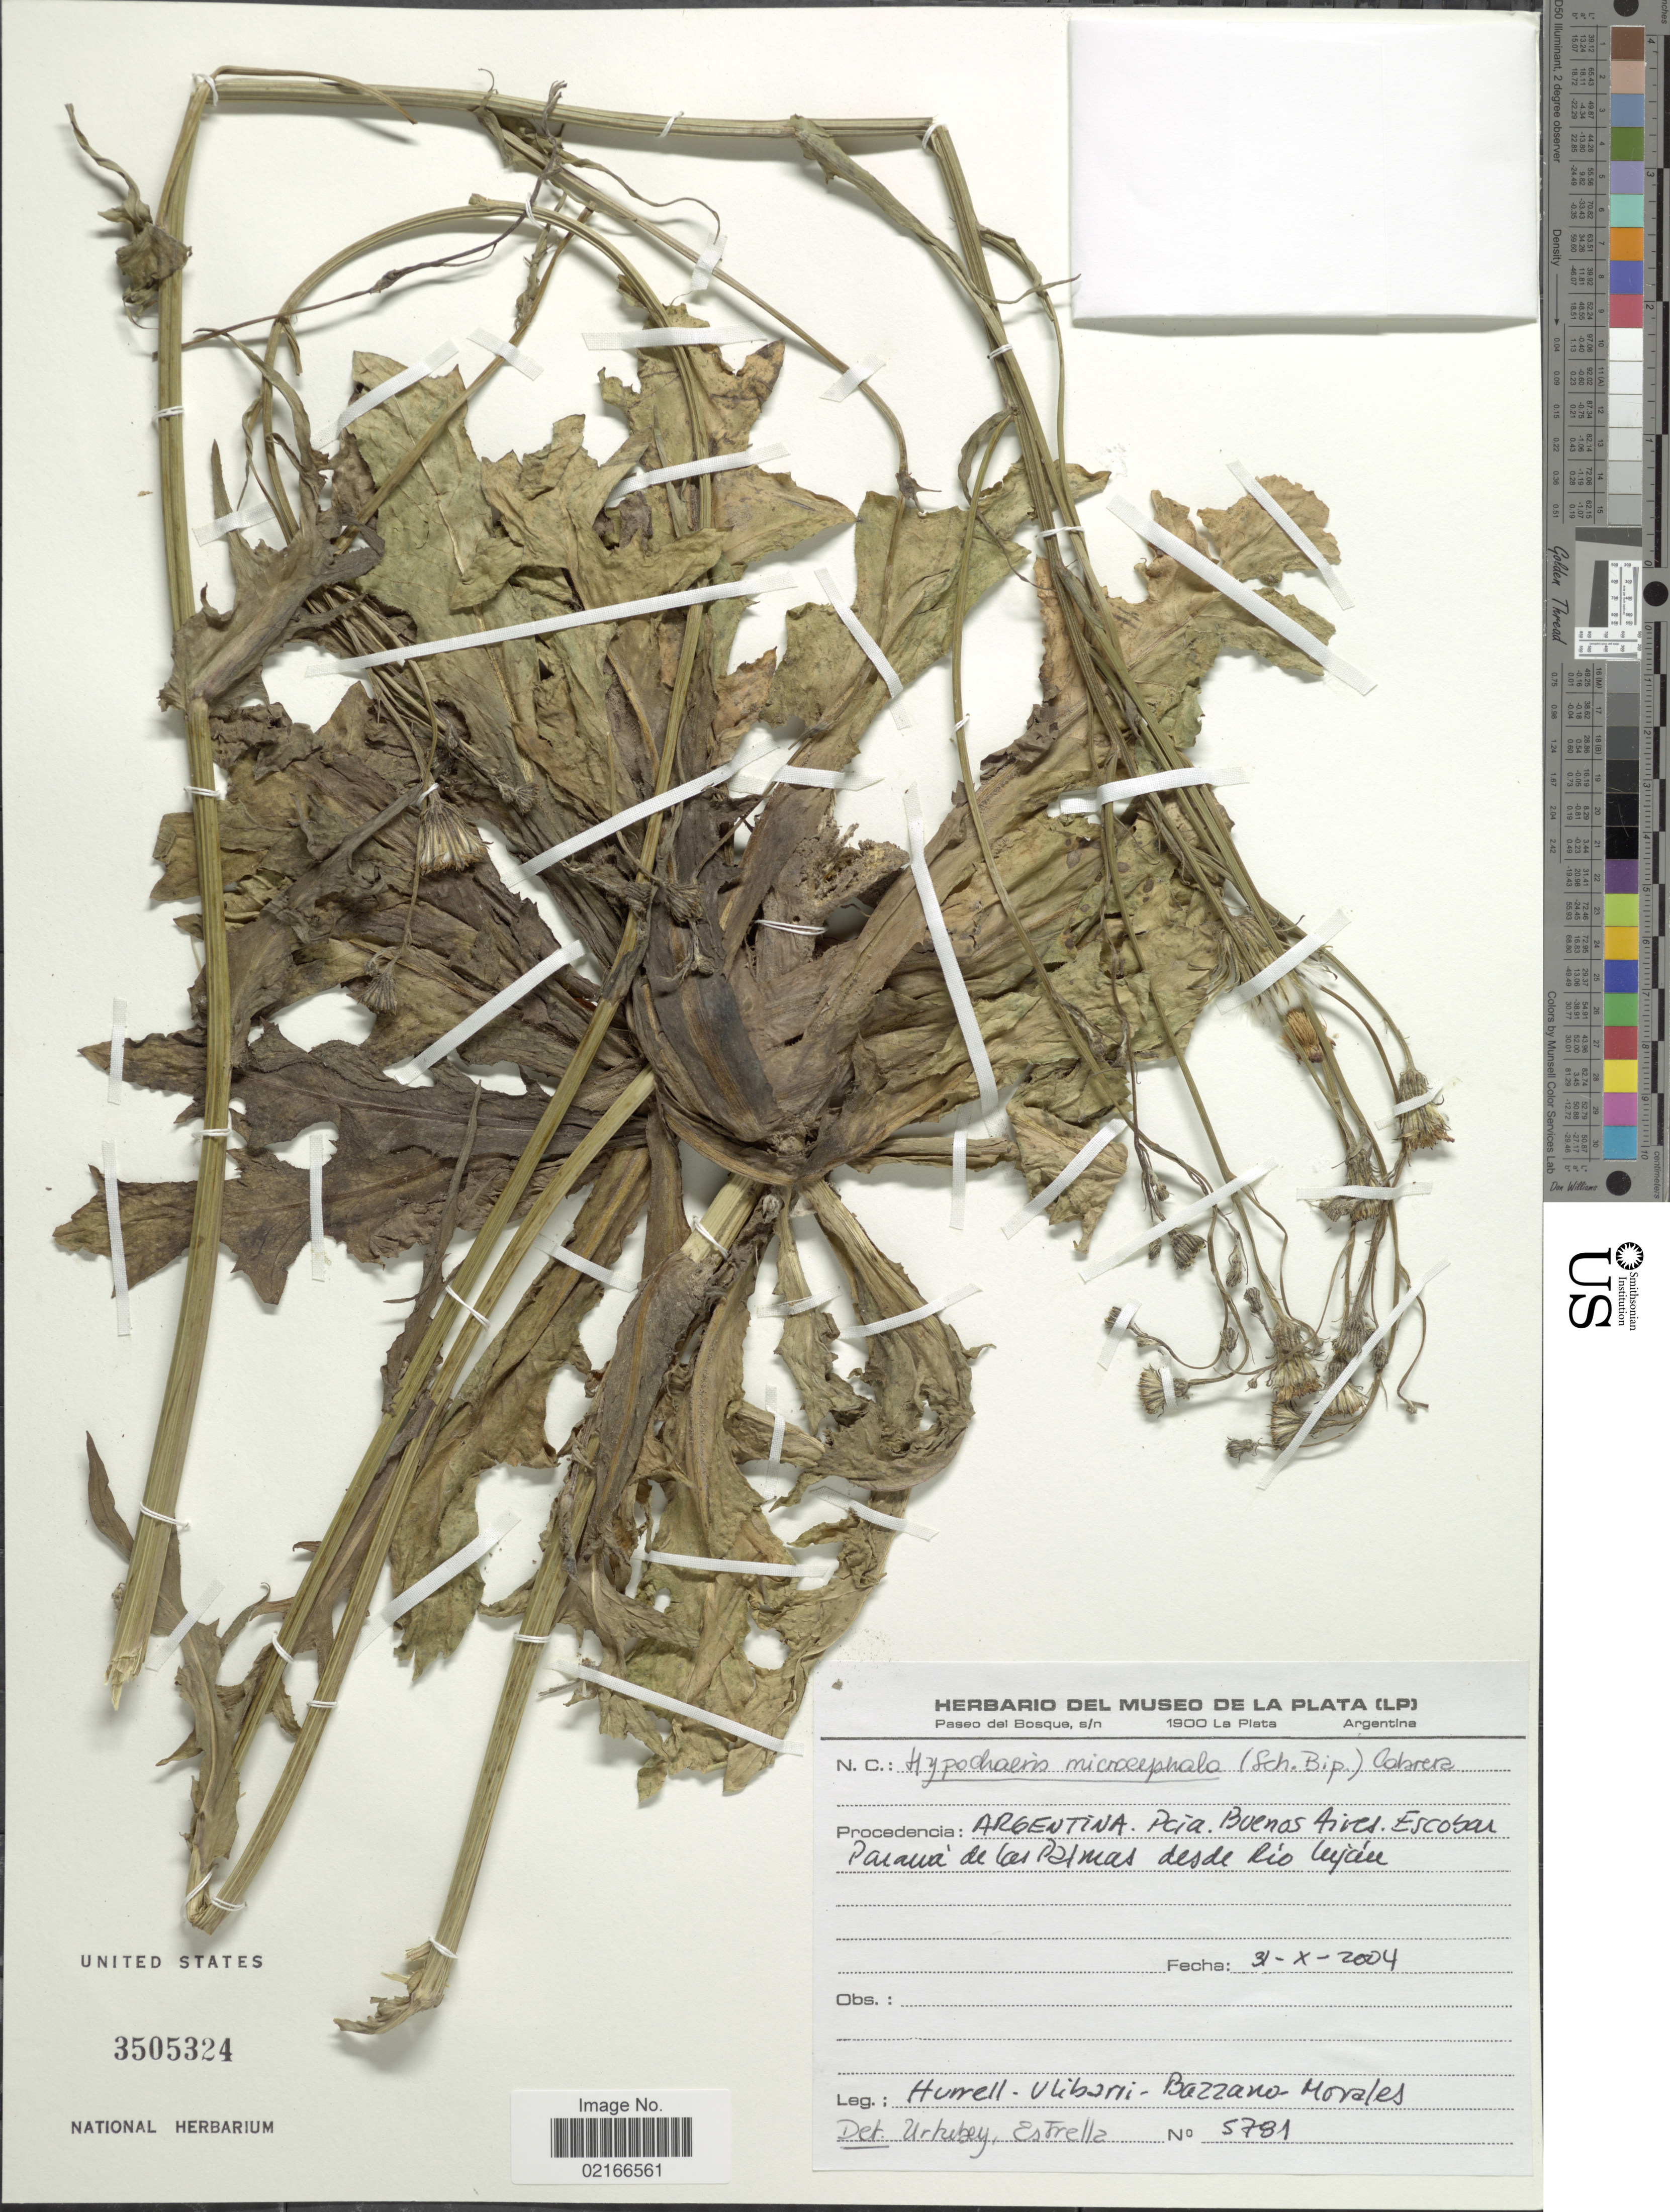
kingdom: Plantae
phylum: Tracheophyta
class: Magnoliopsida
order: Asterales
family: Asteraceae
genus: Hypochaeris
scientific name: Hypochaeris microcephala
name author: (Sch. Bip.) Cabrera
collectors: Huwell, Ulibarri, Bazzano & Morales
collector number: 5781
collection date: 2004-10-31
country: Argentina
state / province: Buenos Aires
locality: Escobar Parana de las Palmas desde Río Luján.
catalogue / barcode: US 3505324